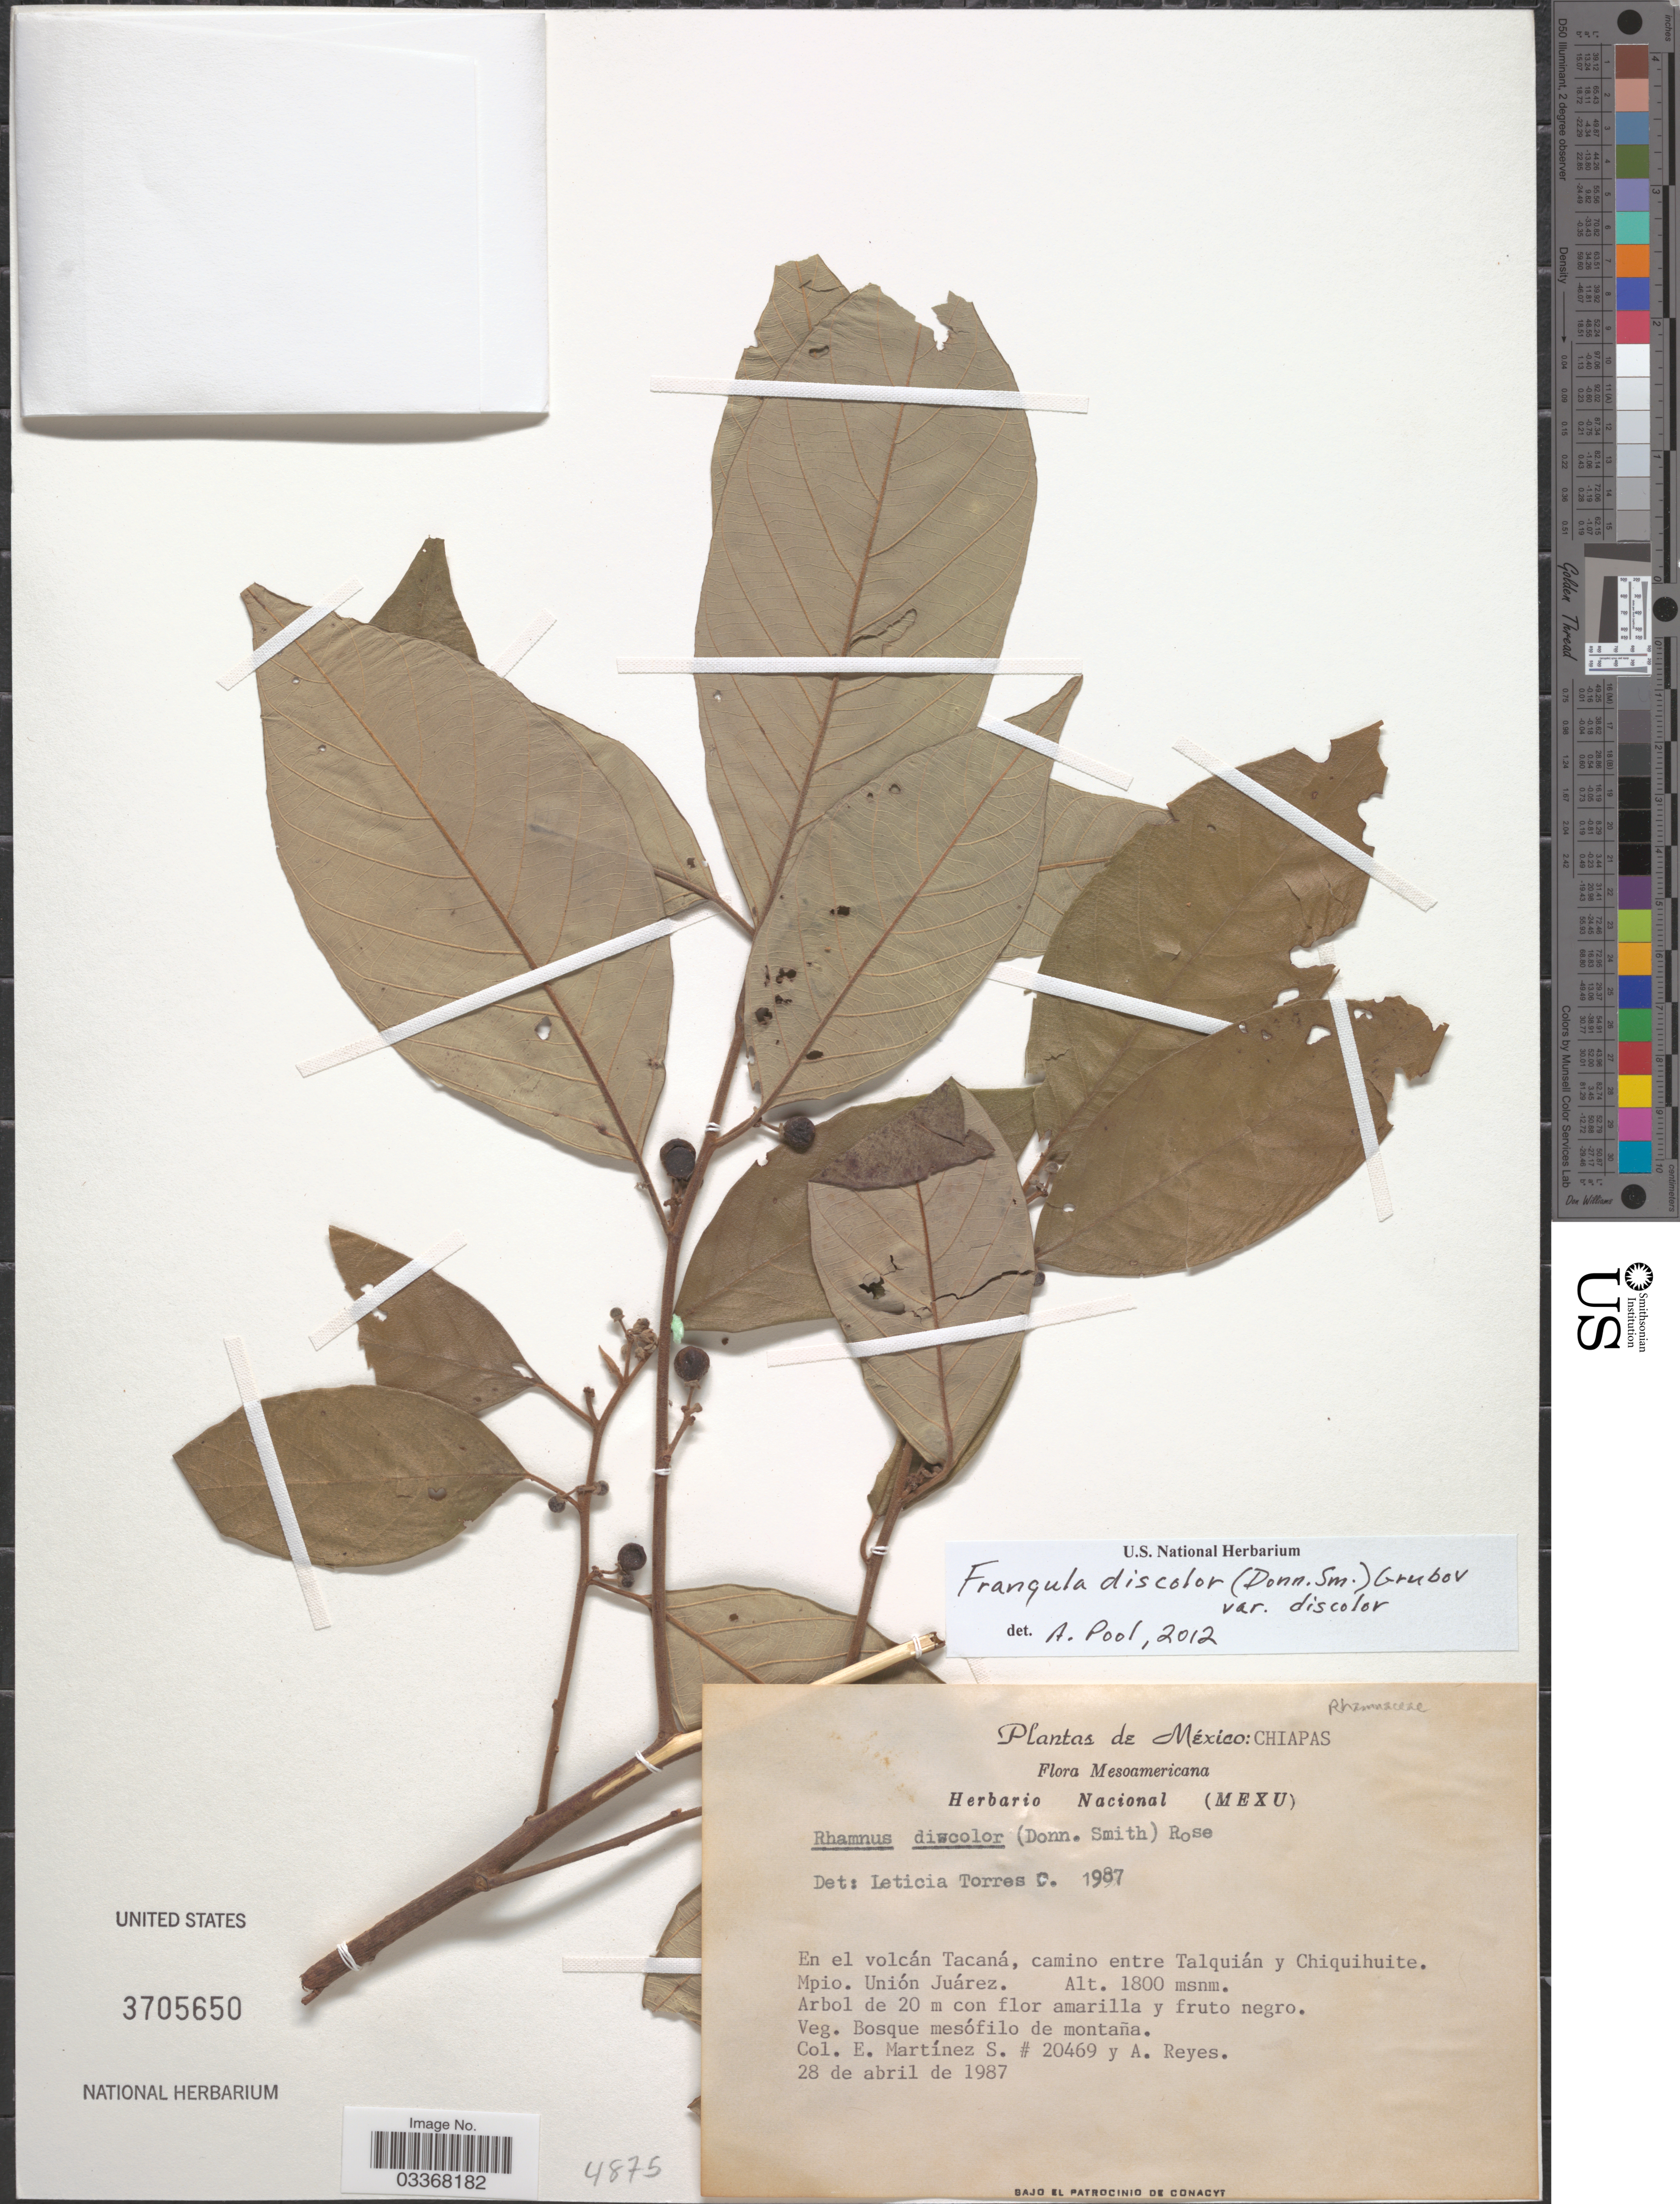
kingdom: Plantae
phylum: Tracheophyta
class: Magnoliopsida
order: Rosales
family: Rhamnaceae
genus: Frangula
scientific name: Frangula discolor var. discolor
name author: (Donn. Sm.) Grubov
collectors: E. M. Martínez S. & A. Reyes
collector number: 20469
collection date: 1987-04-28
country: Mexico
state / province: Chiapas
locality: En el volcán Tacaná, camino entre Talquián y Chiquihuite. Mpio. Unión Juárez.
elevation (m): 1800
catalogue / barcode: US 3705650